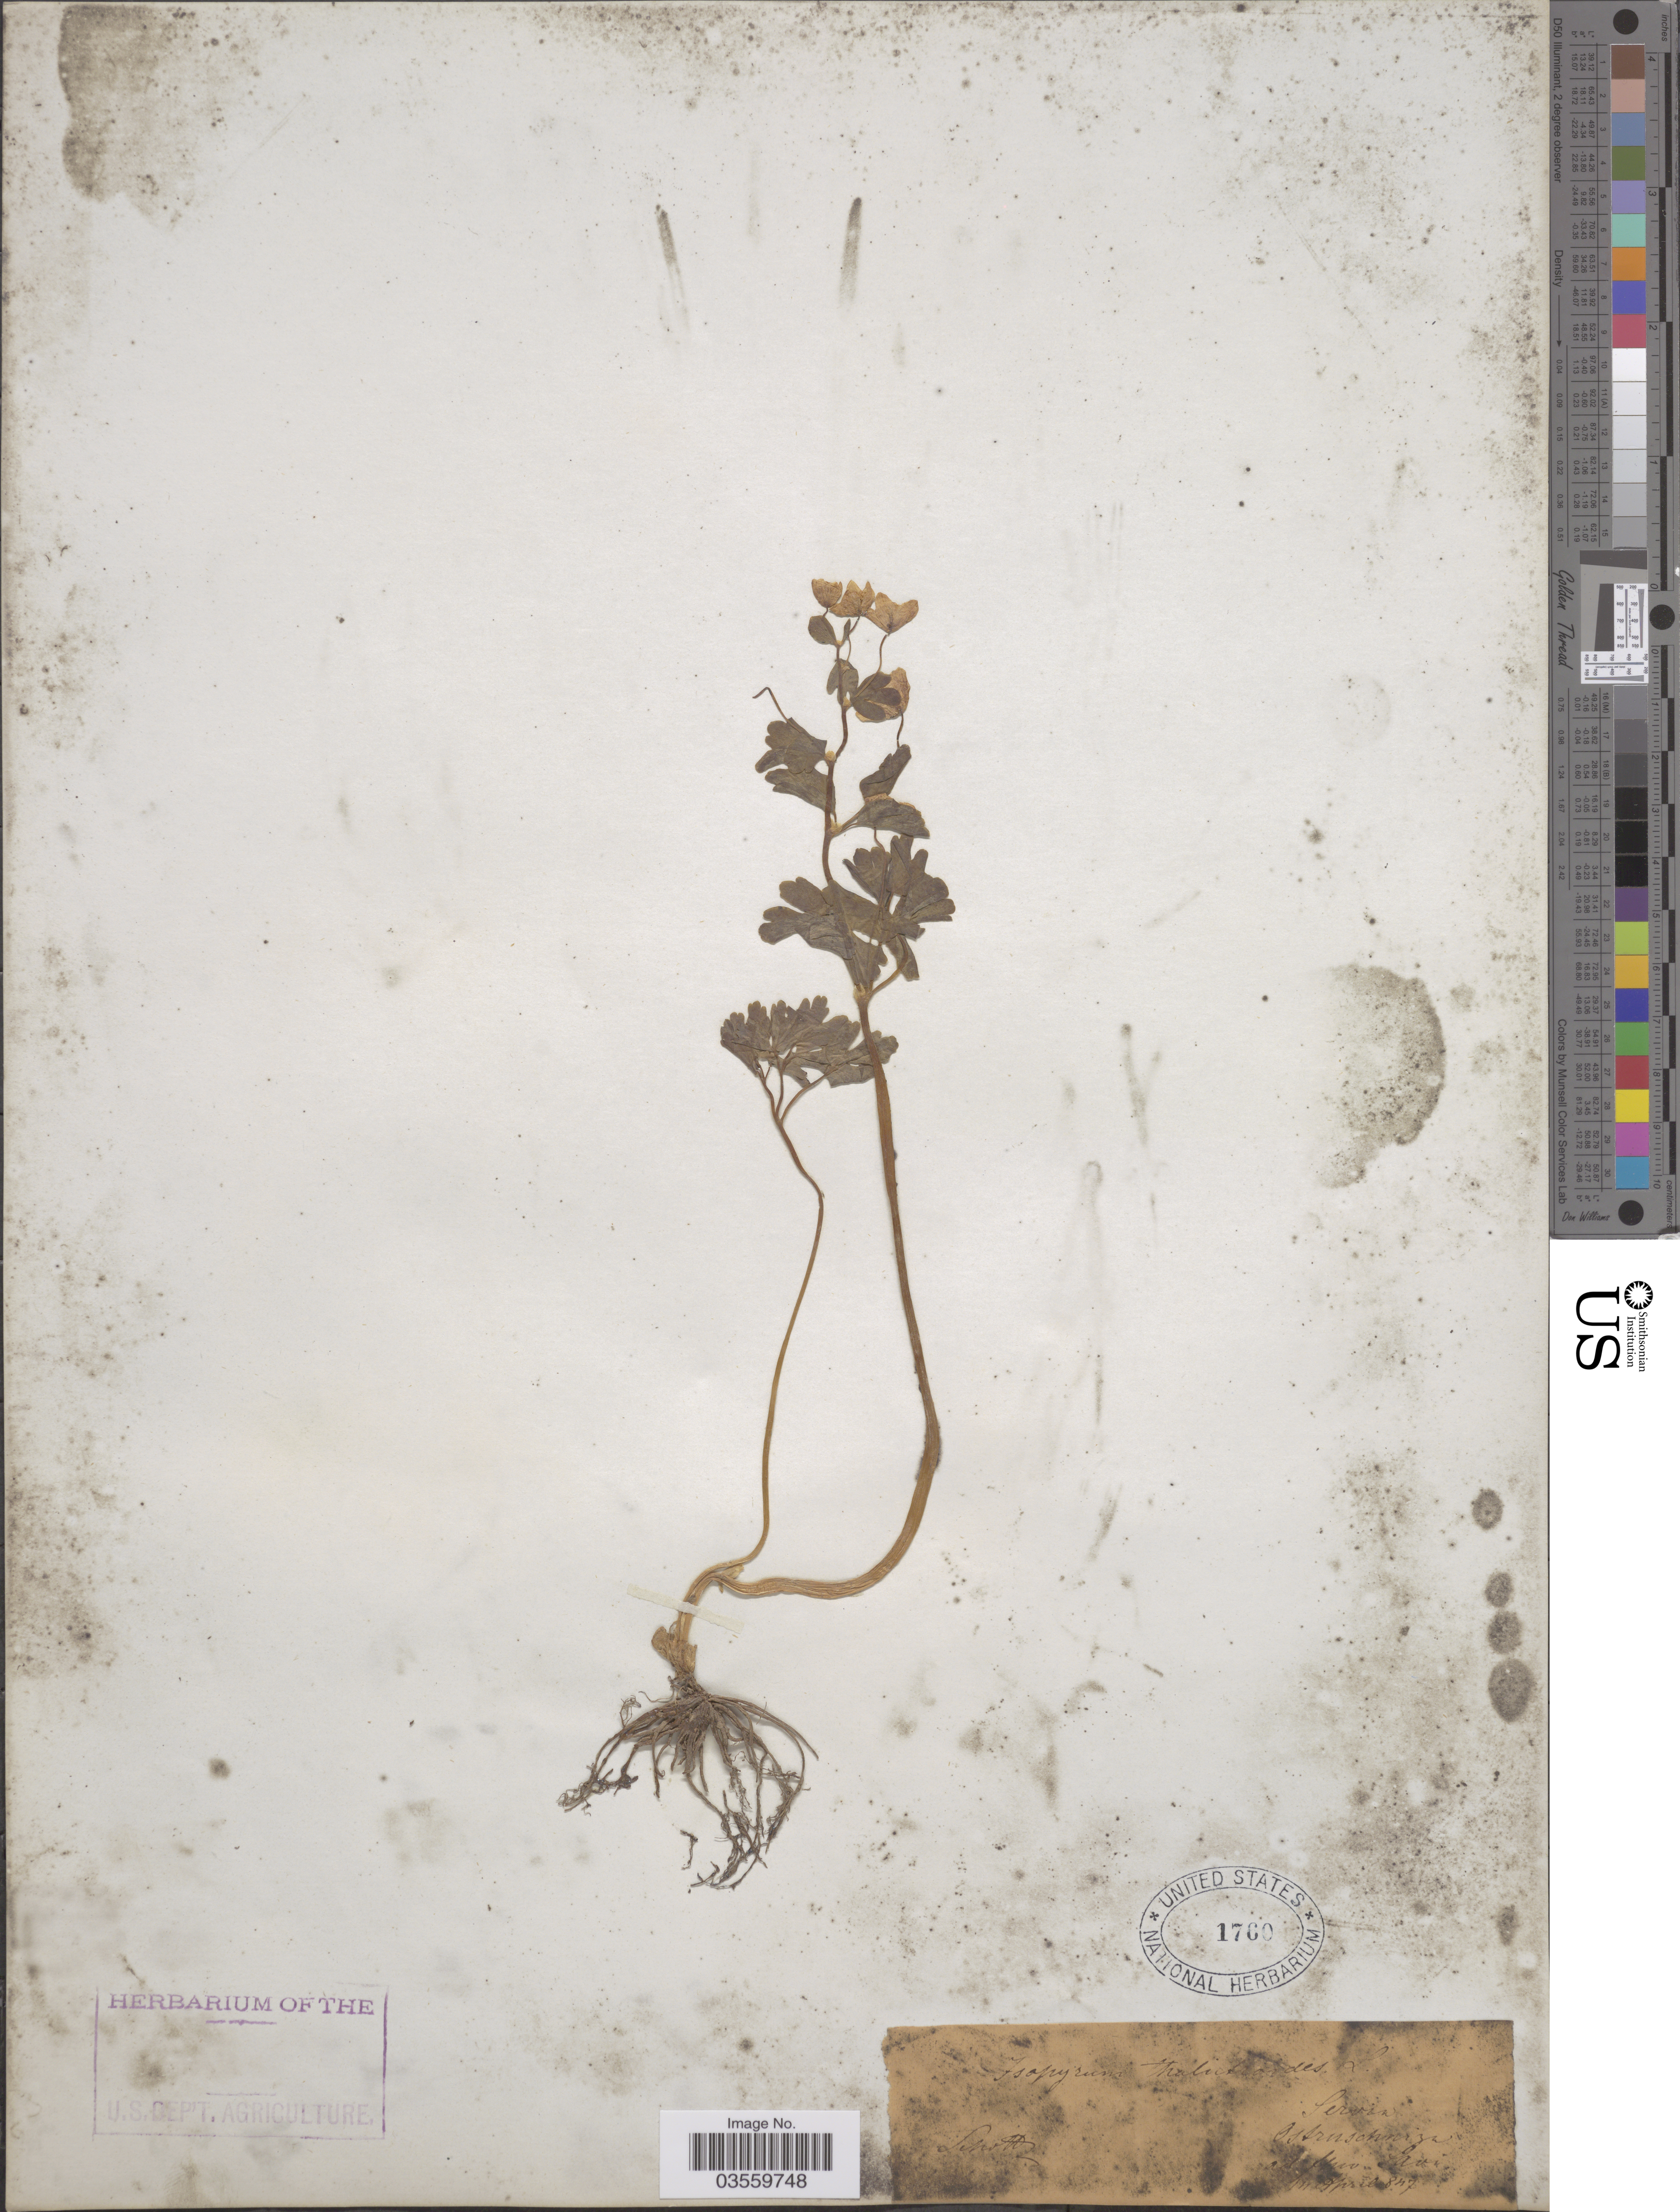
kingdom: Plantae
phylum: Tracheophyta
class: Magnoliopsida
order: Ranunculales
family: Ranunculaceae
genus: Isopyrum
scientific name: Isopyrum thalictroides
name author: L.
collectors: Schott, --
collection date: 1847-04-14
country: Serbia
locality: Servia, Ostruschniza ad fluv. Savi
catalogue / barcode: US 1760